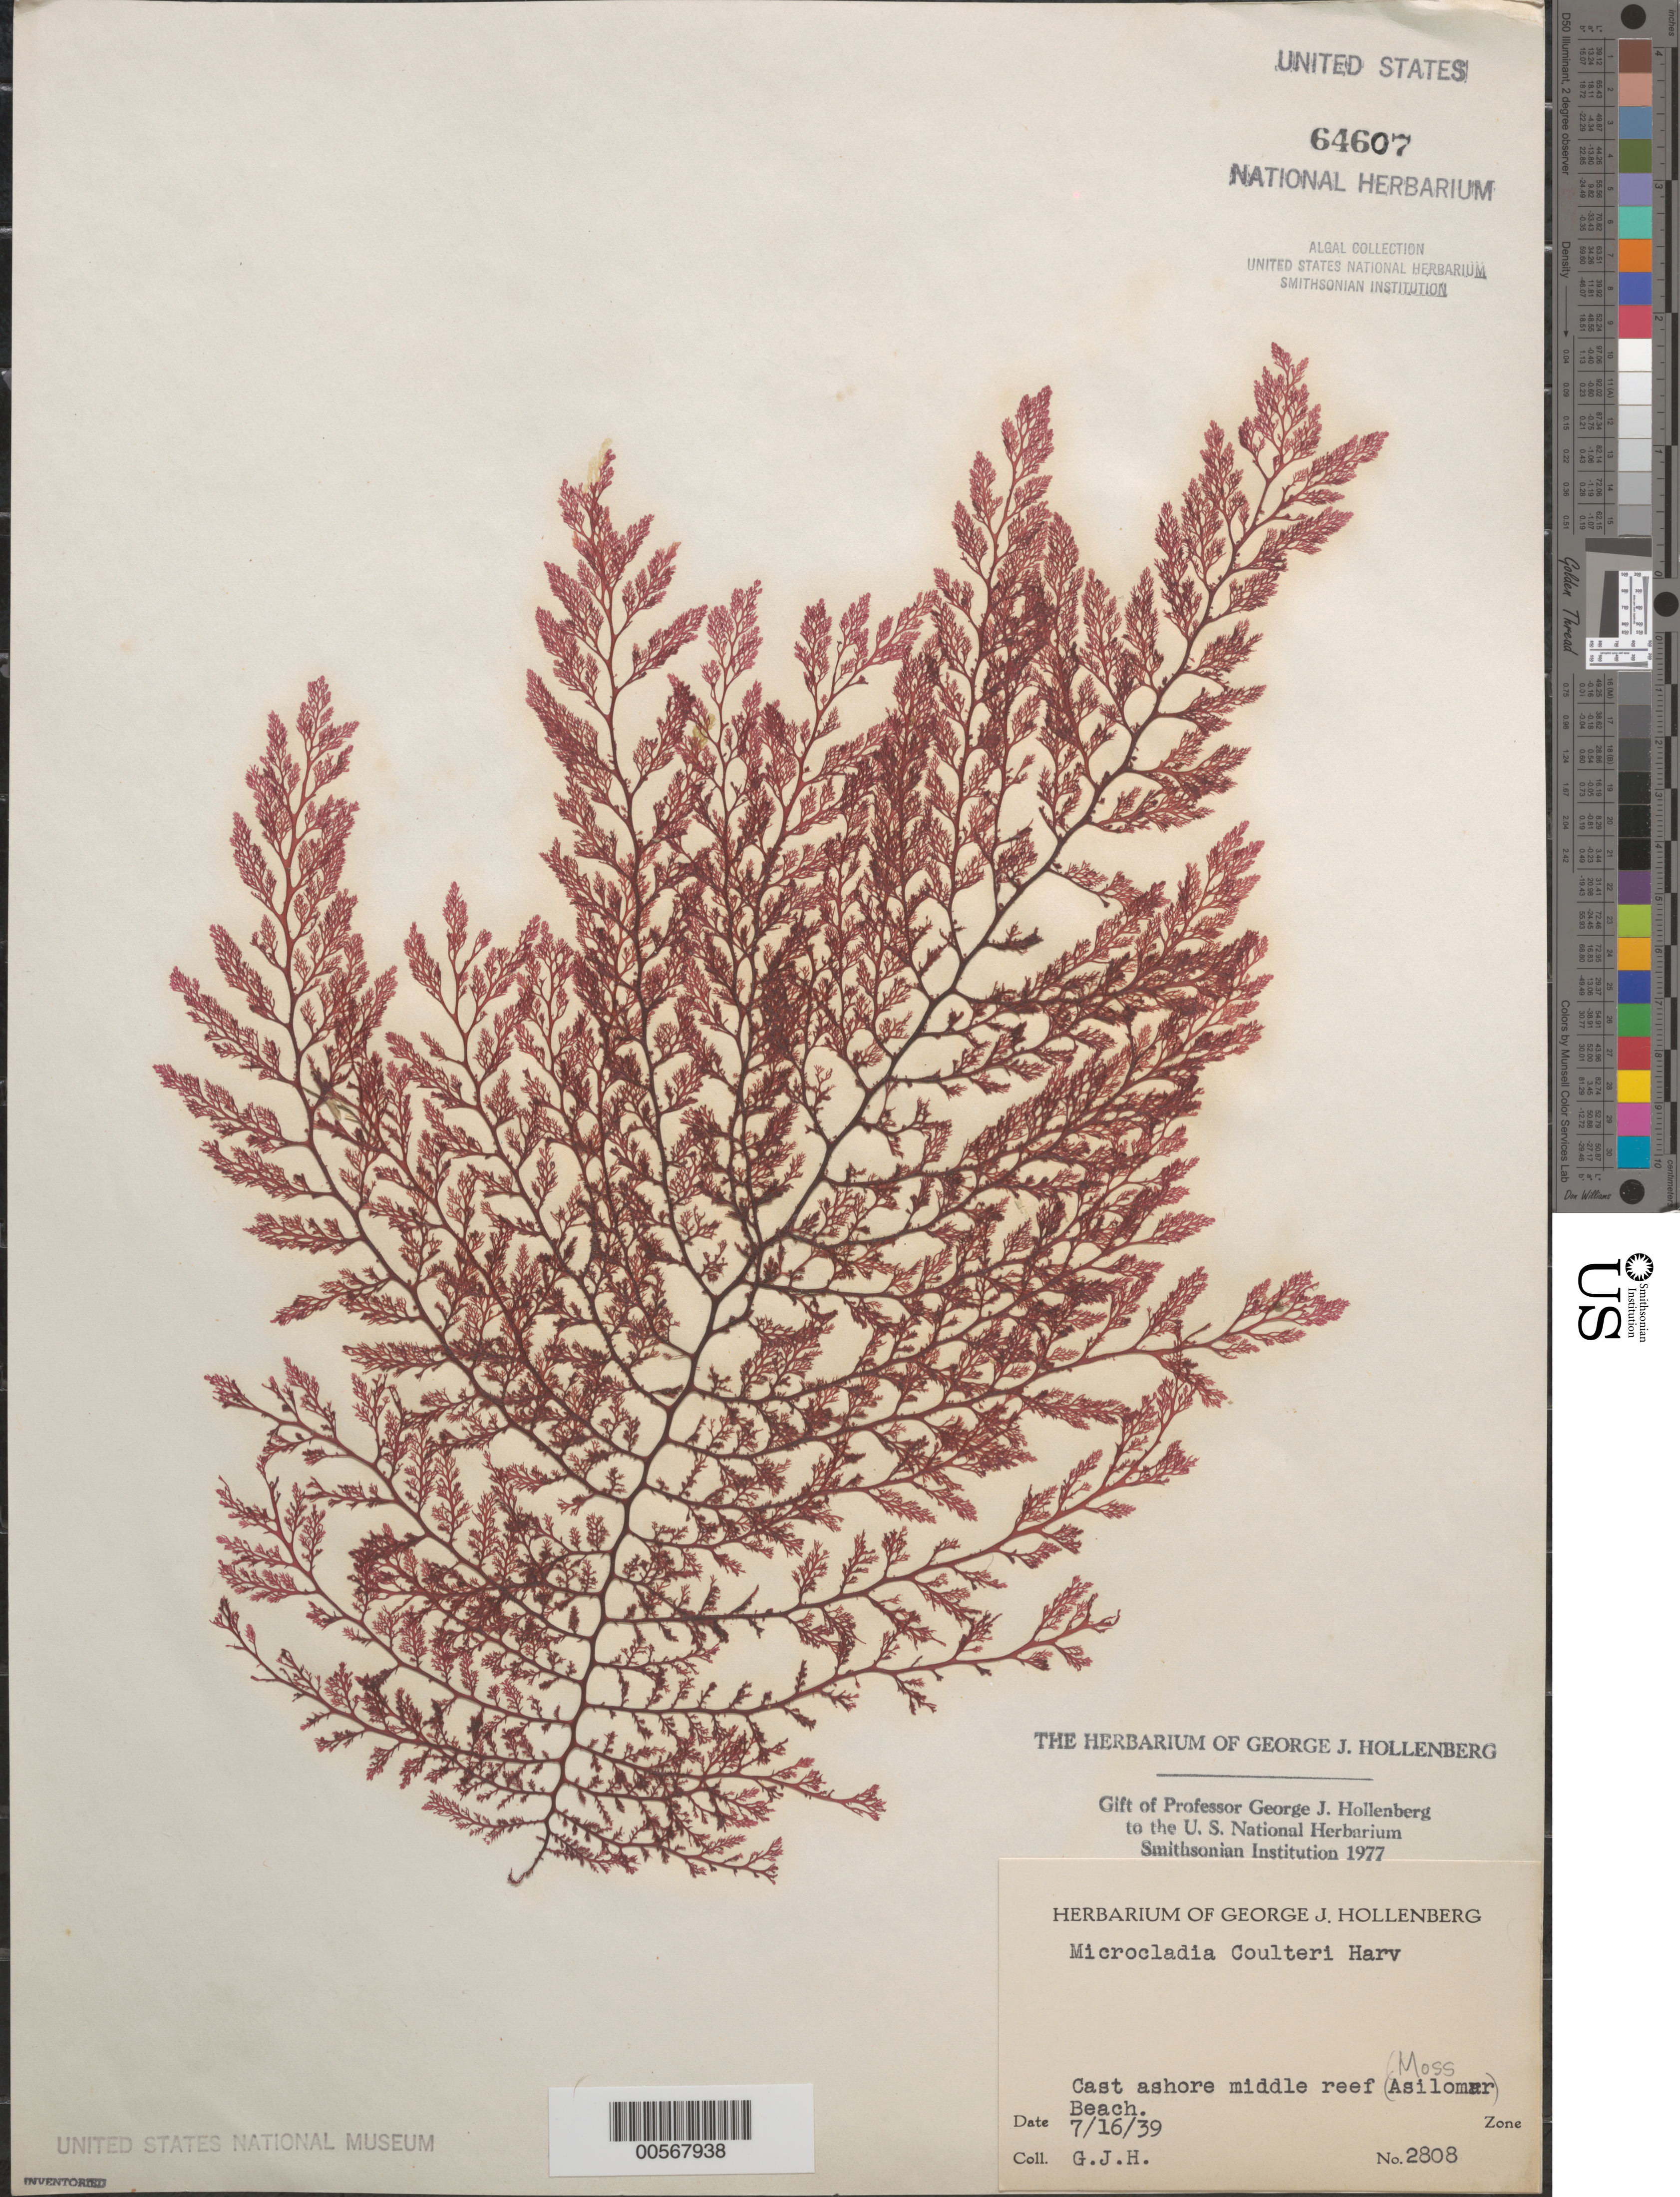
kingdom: Plantae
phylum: Rhodophyta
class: Florideophyceae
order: Ceramiales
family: Ceramiaceae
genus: Microcladia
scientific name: Microcladia coulteri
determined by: Hollenberg, George J.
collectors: G. Hollenberg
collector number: GJH 2808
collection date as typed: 16 Jul 1939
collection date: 1939-07-16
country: United States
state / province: California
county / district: Monterey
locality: Middle Reef of Moss Beach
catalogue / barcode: US 64607